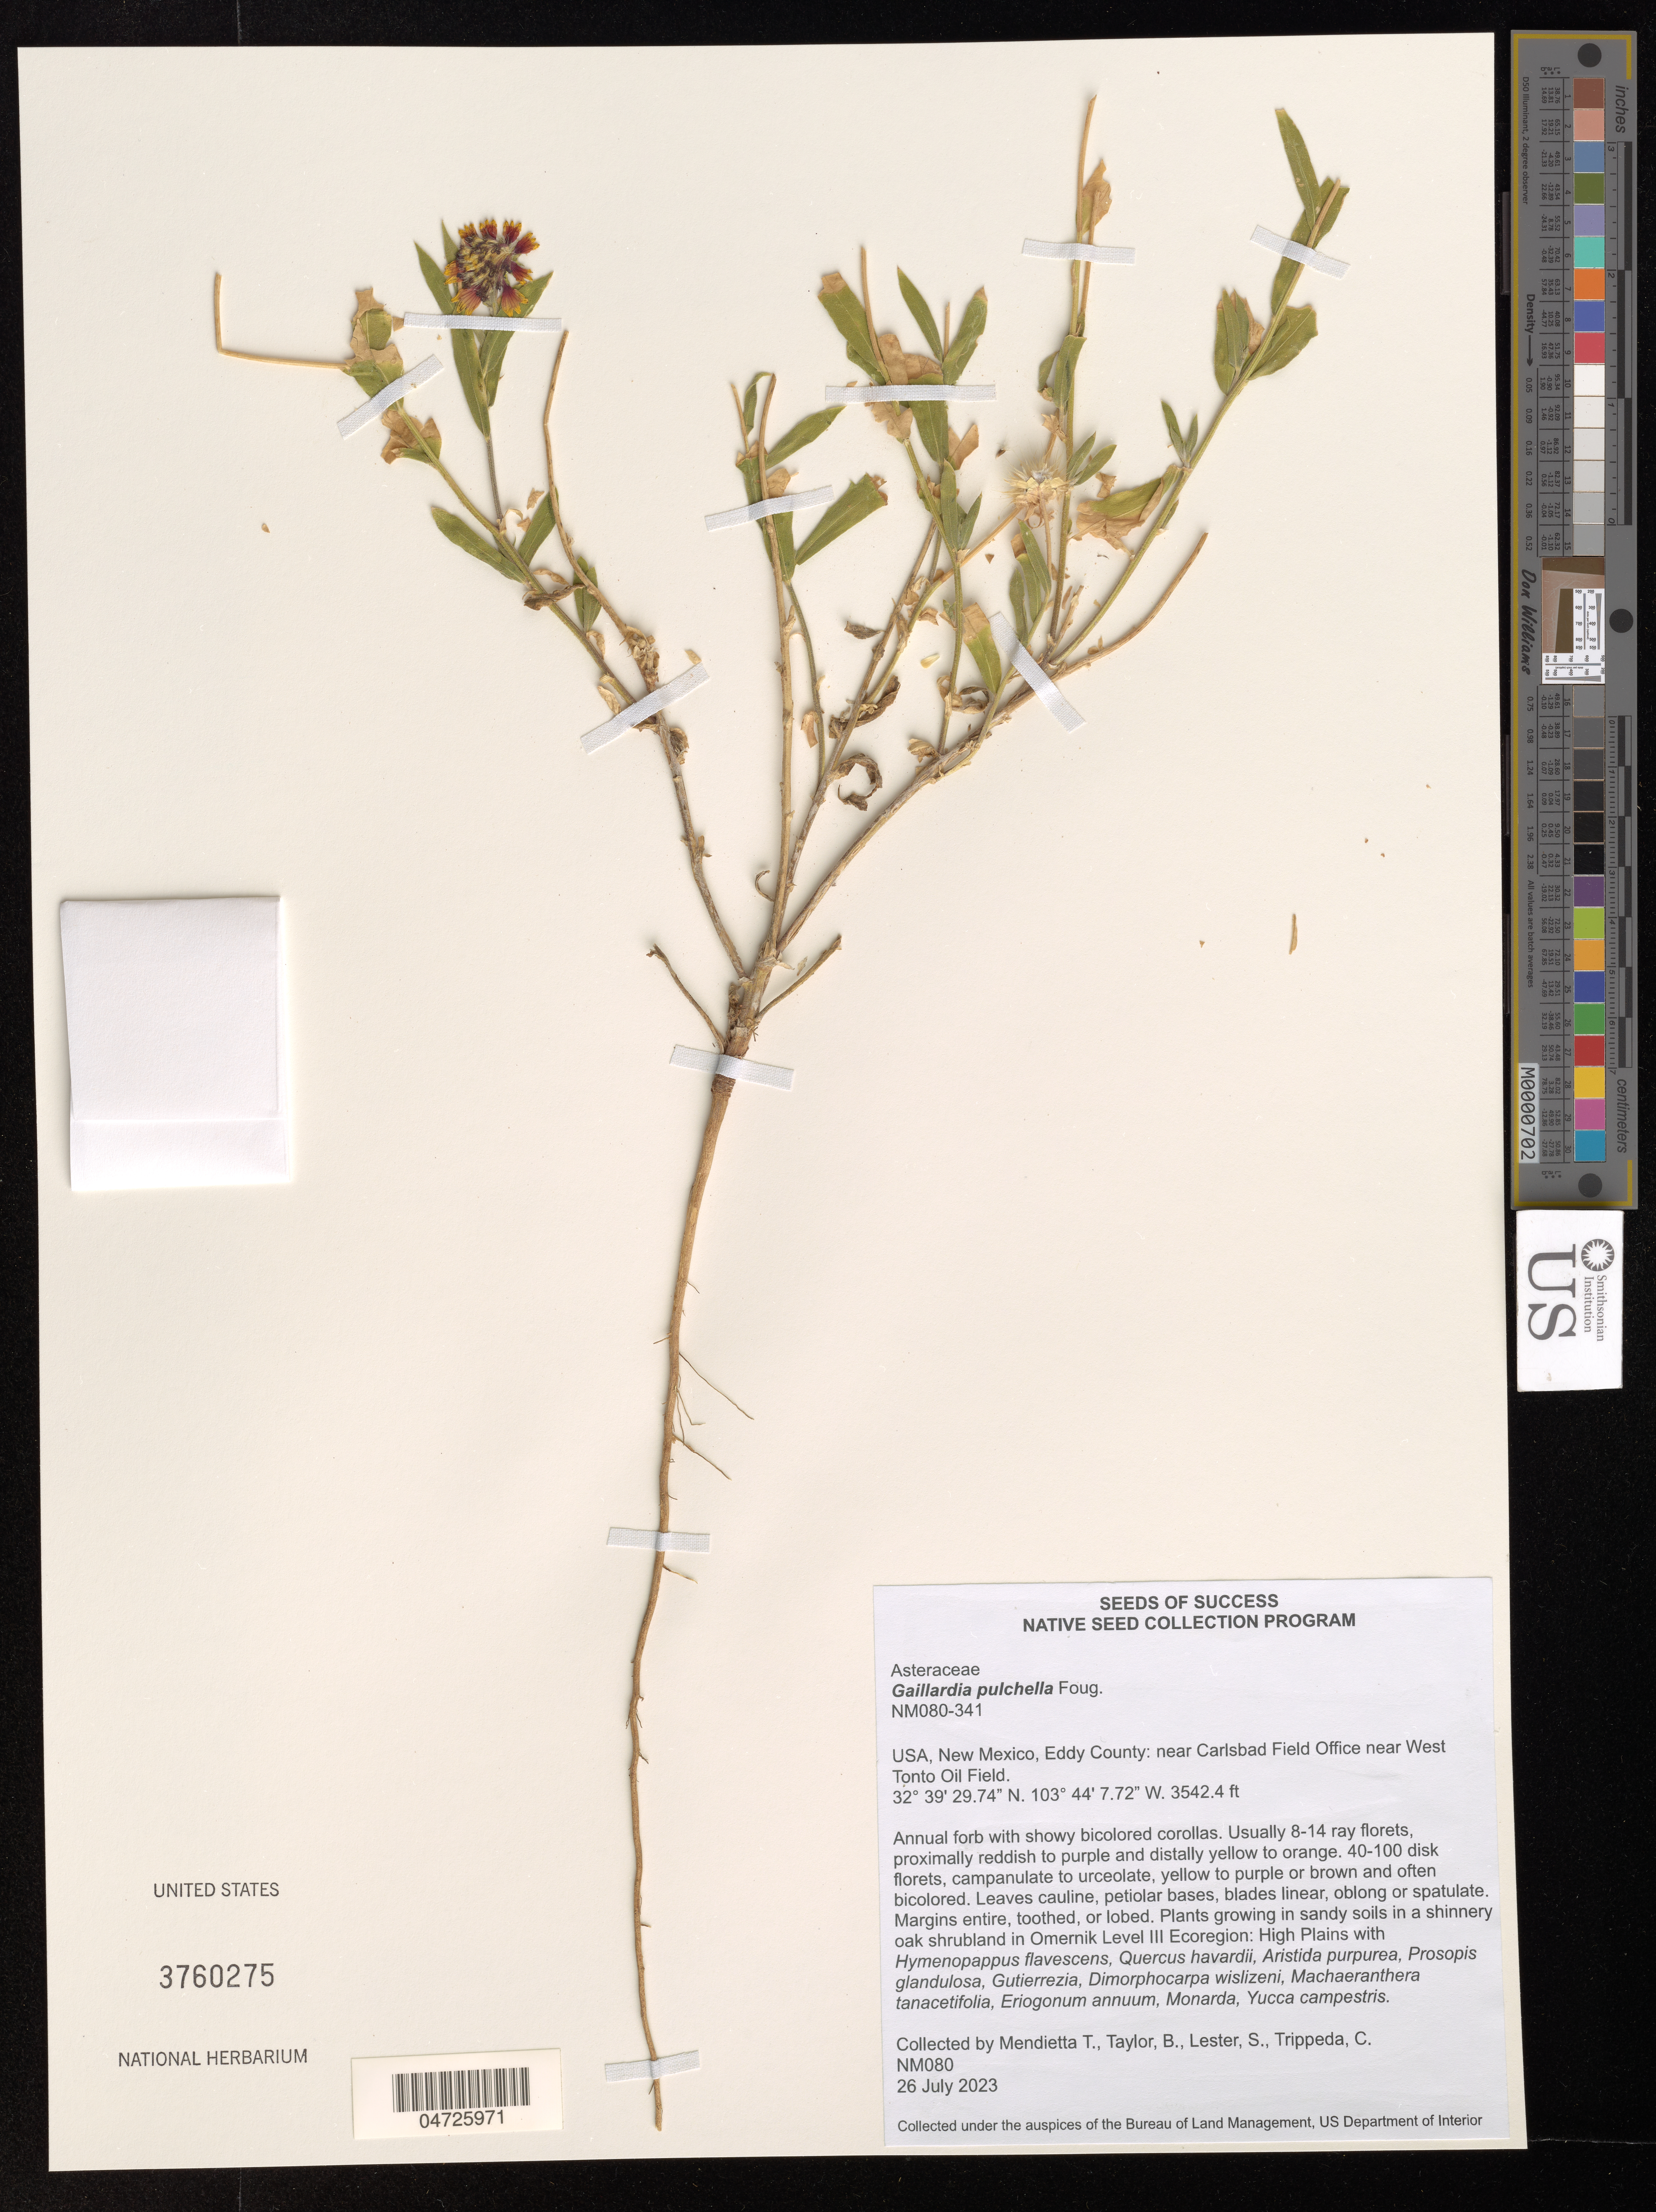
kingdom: Plantae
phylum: Tracheophyta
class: Magnoliopsida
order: Asterales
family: Asteraceae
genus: Gaillardia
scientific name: Gaillardia pulchella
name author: Foug.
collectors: T. Mendietta & B. Taylor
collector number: NM080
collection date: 2023-07-26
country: United States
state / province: New Mexico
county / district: Eddy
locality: Eddy County: near Carlsbad Field Office near West Tonto Oil Field.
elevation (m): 1079.7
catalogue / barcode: US 3760275